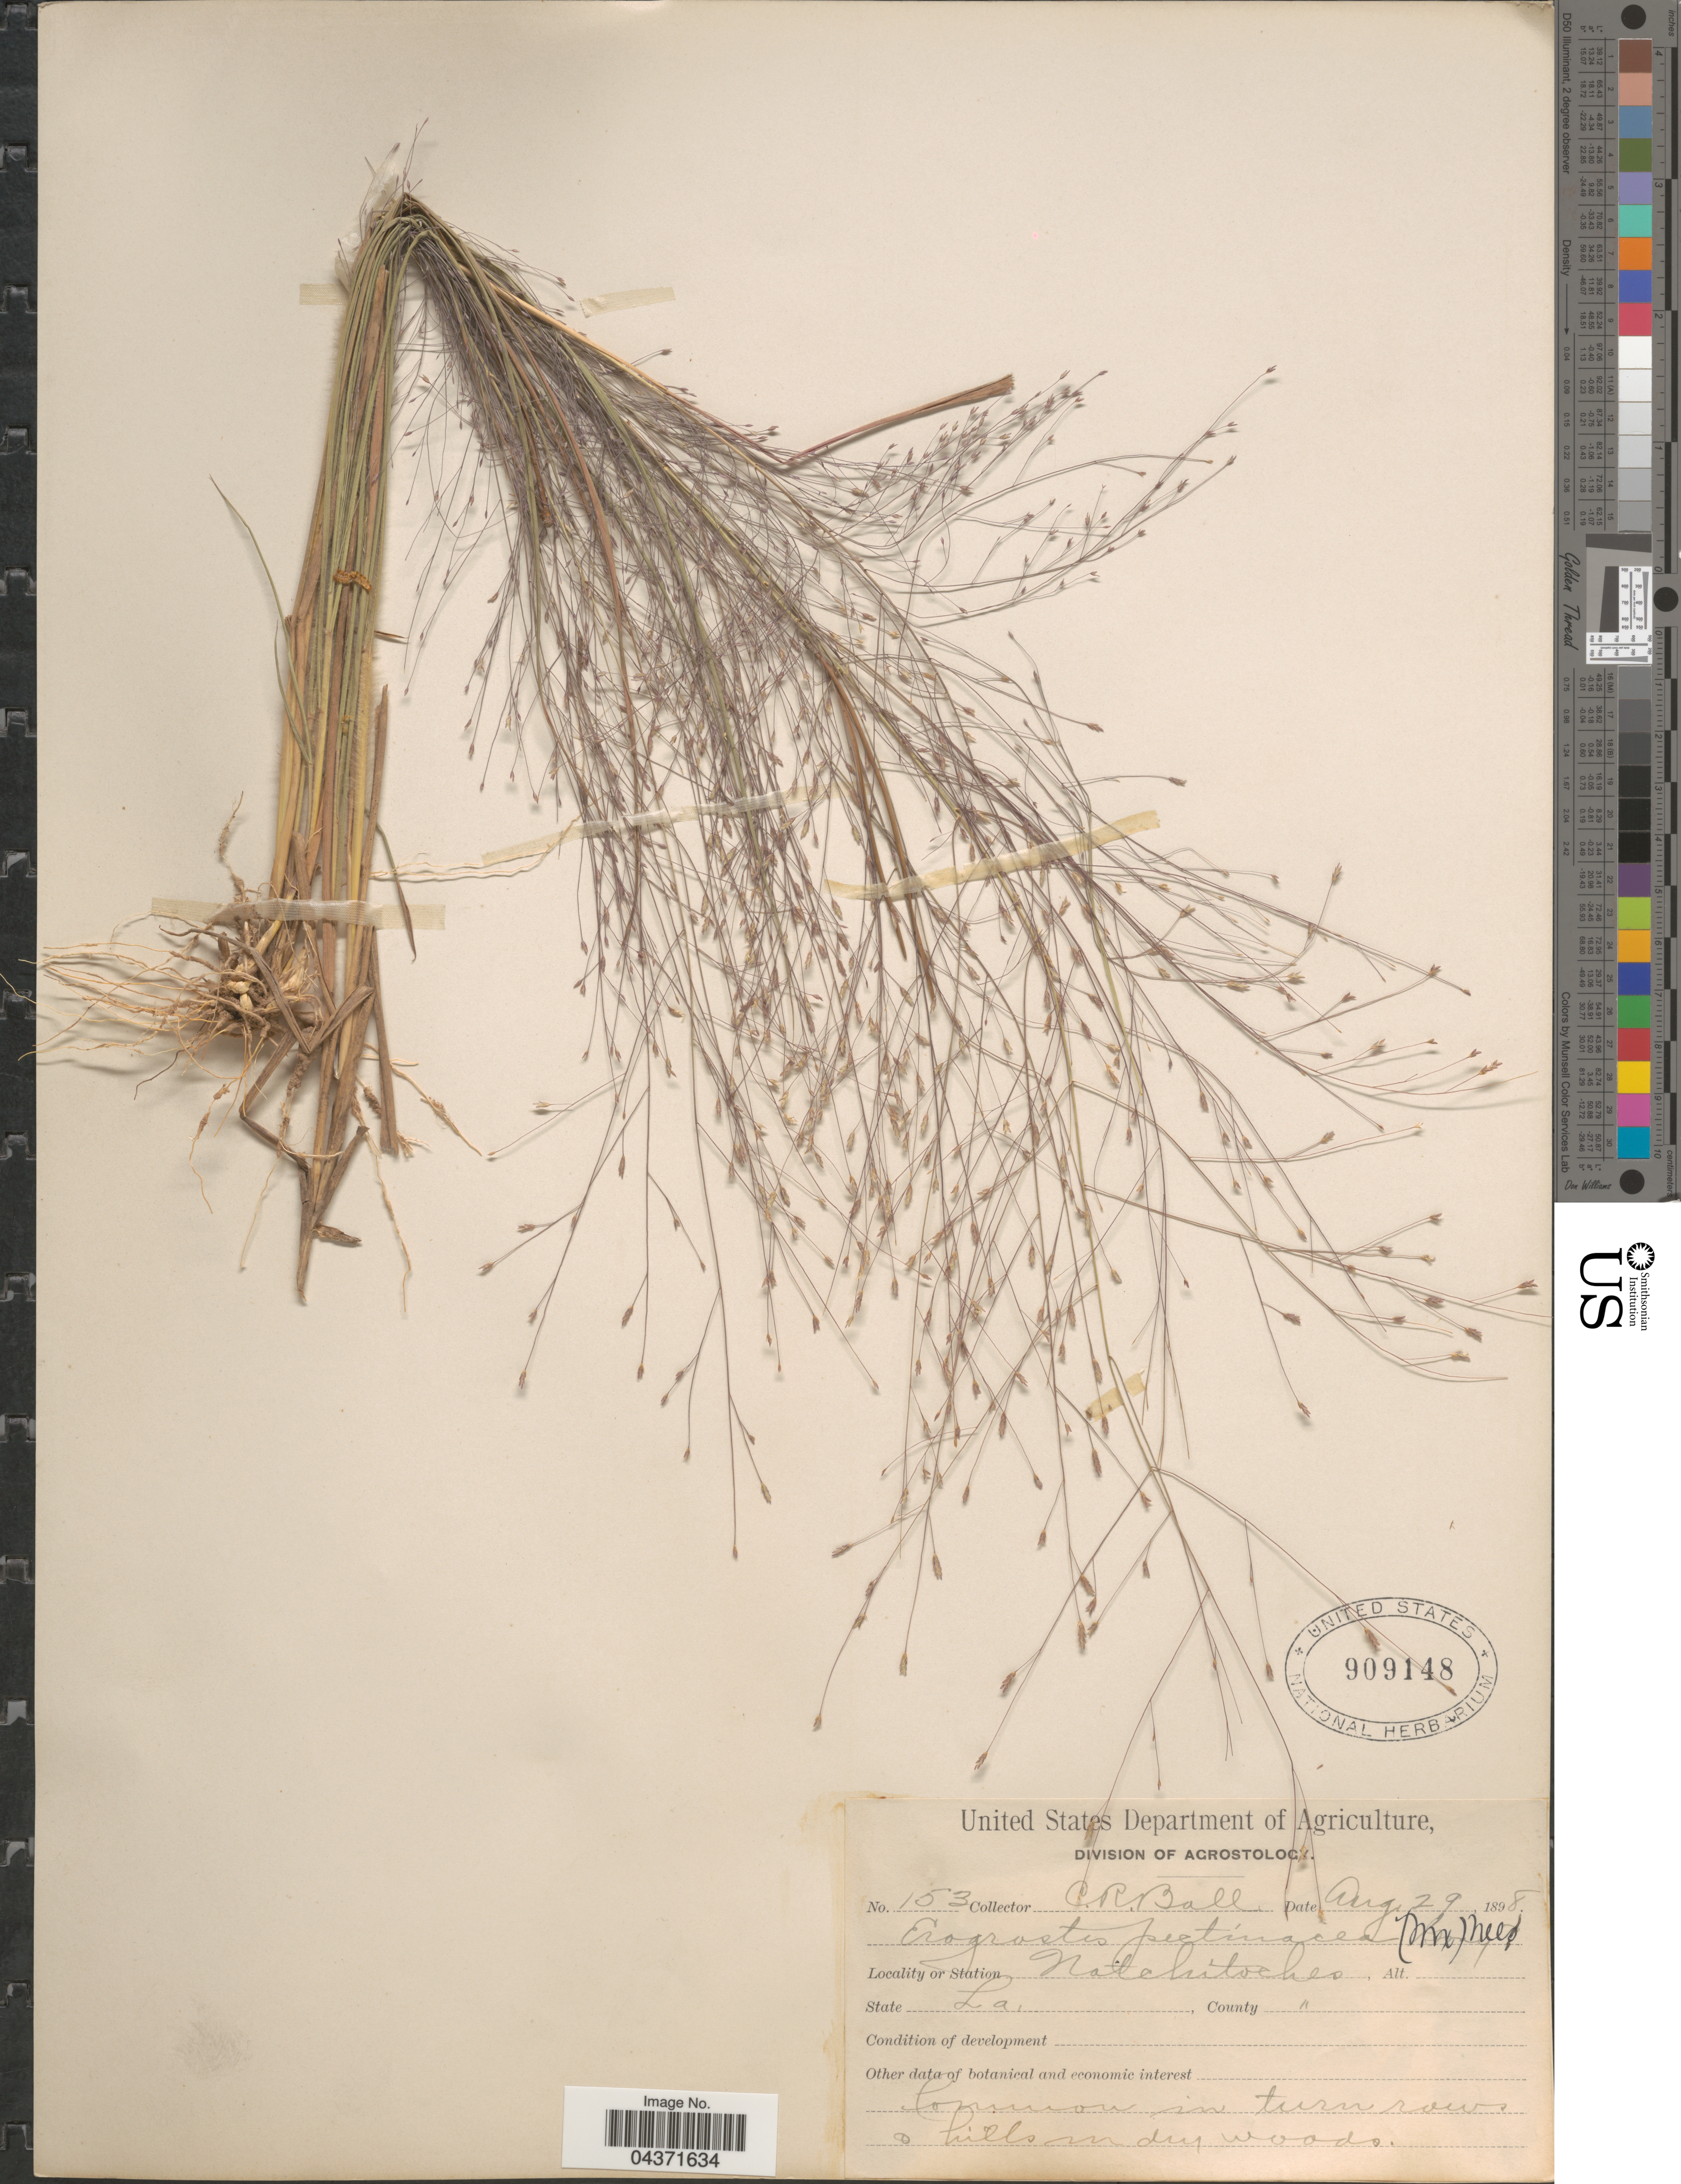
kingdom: Plantae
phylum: Tracheophyta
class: Liliopsida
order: Poales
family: Poaceae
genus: Eragrostis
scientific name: Eragrostis spectabilis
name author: (Pursh) Steud.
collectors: C. R. Ball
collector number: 153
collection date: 1898-08-29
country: United States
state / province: Louisiana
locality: Station Natchitoches.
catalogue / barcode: US 909148